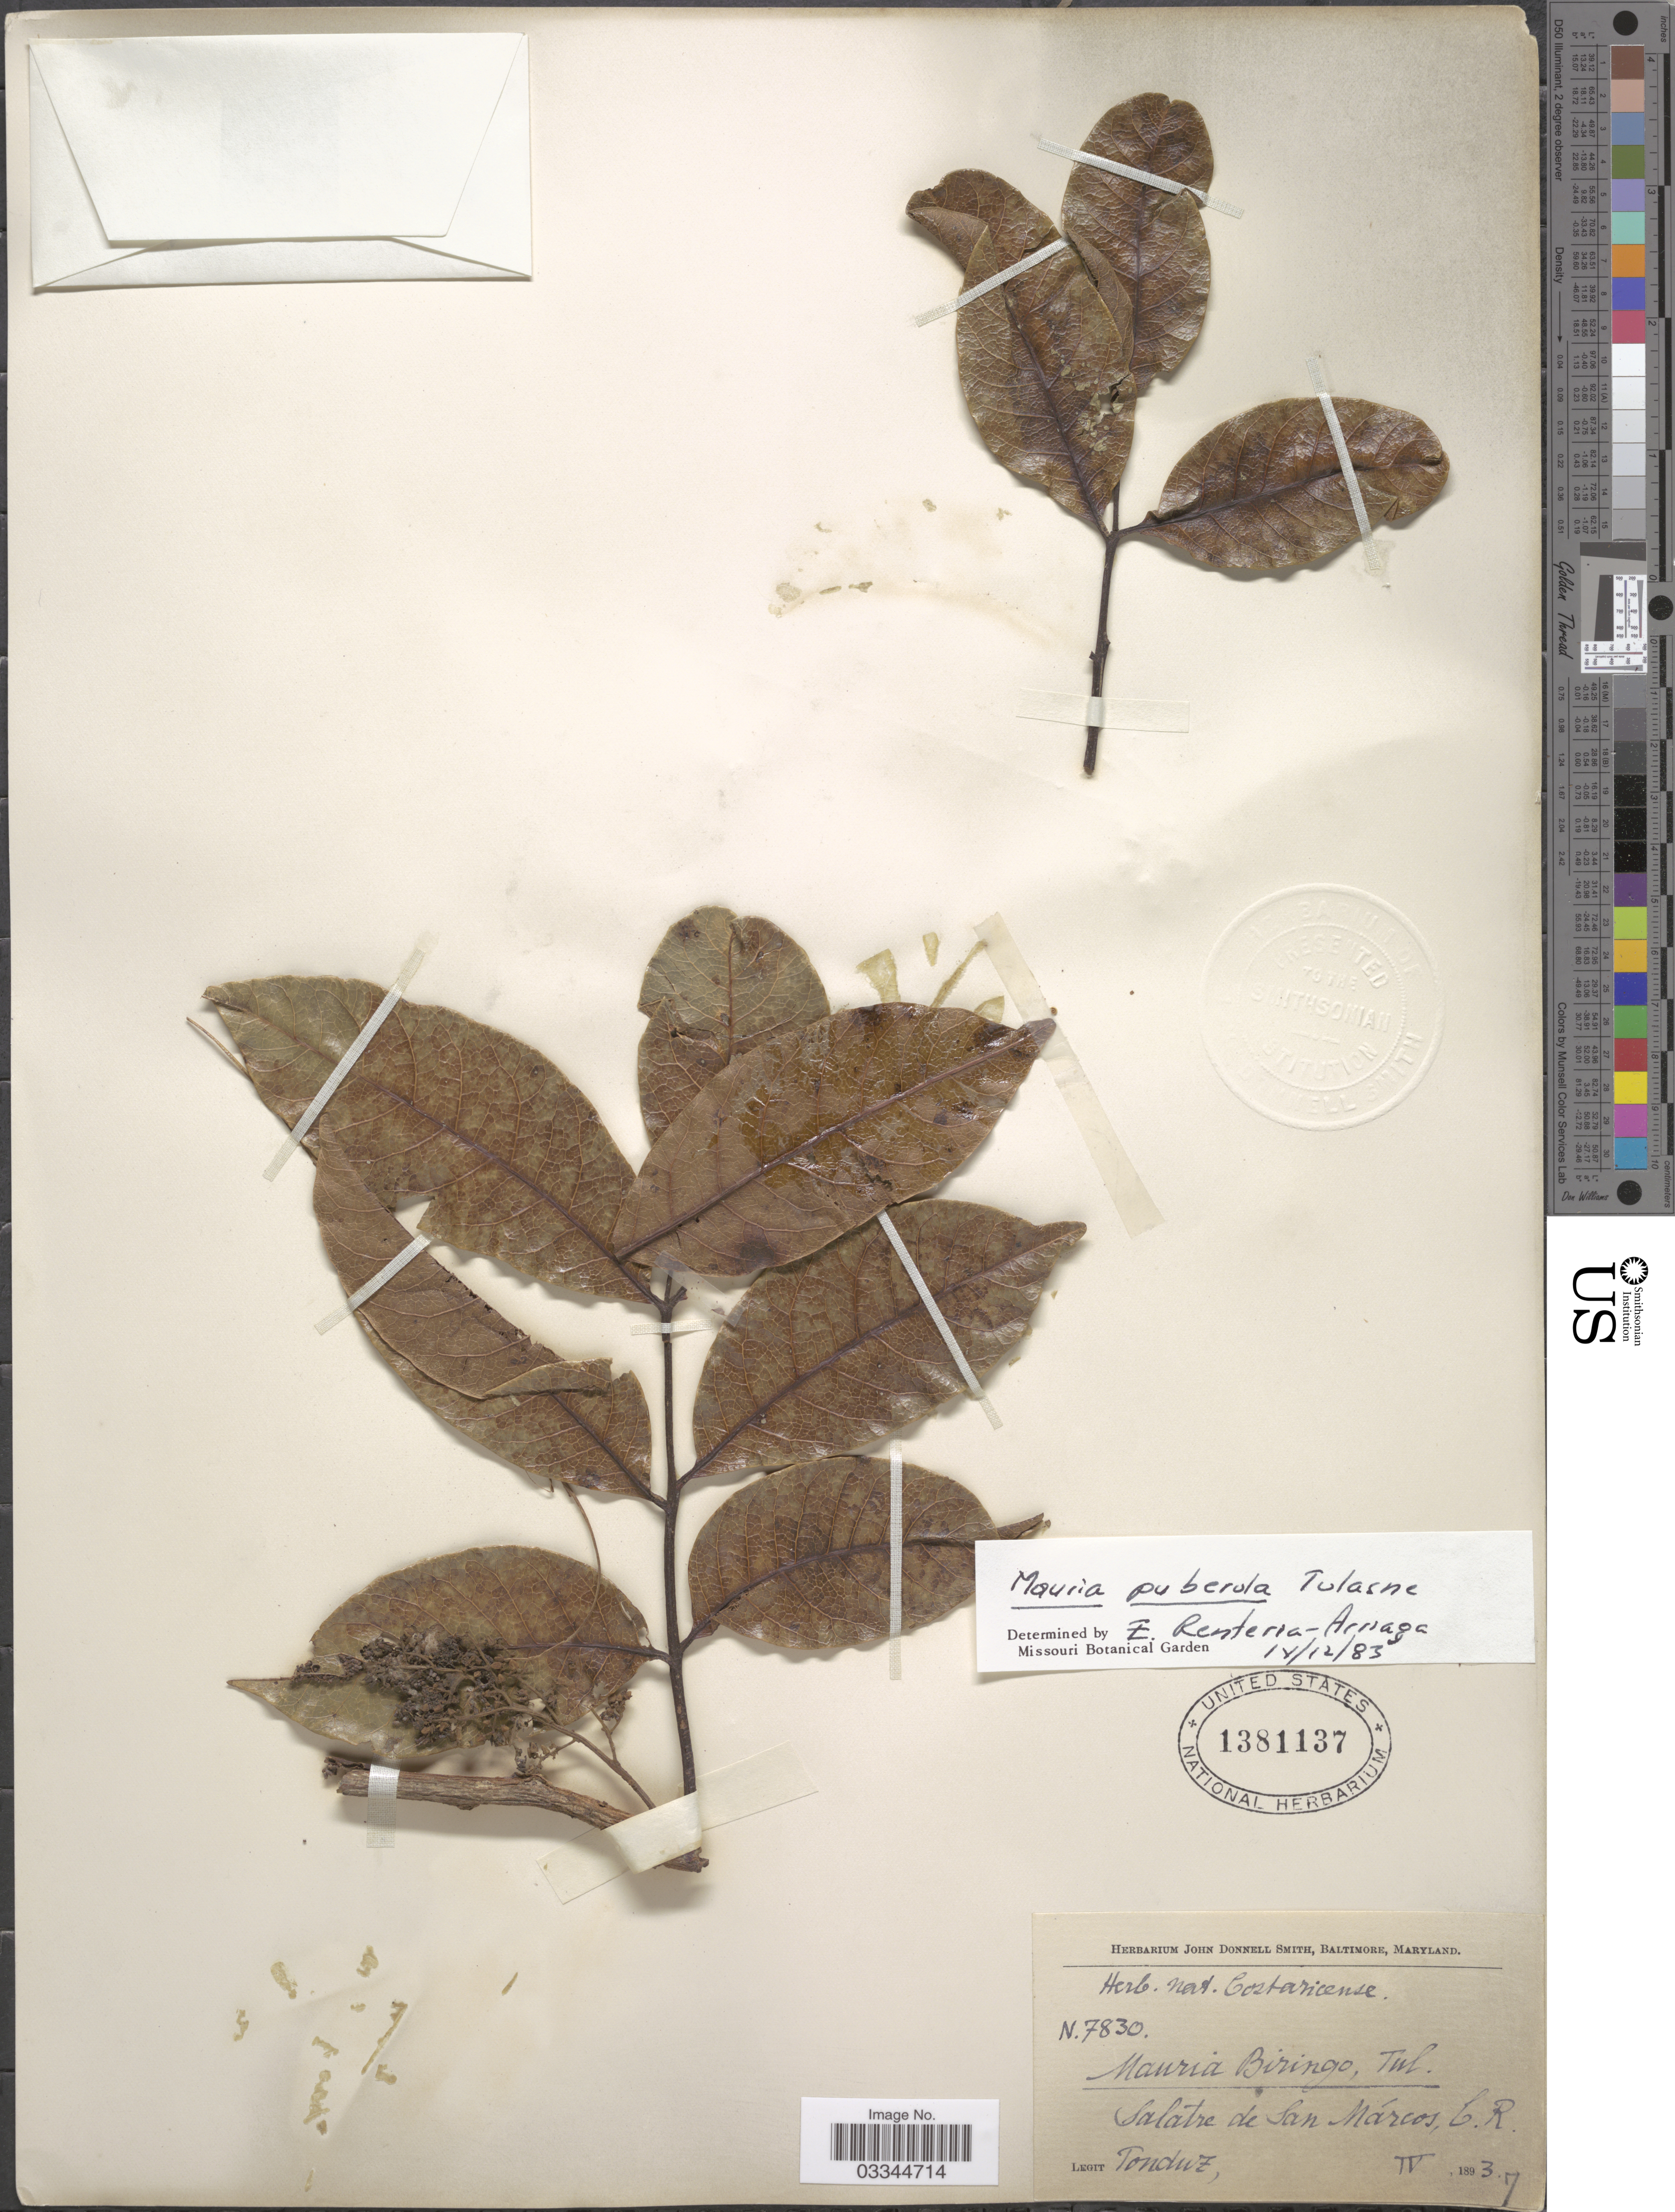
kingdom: Plantae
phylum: Tracheophyta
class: Magnoliopsida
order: Sapindales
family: Anacardiaceae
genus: Mauria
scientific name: Mauria puberula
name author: Tul.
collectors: Tonduz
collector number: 7830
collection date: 1893-04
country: Costa Rica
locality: Salatre de San Márcos.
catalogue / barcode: US 1381137